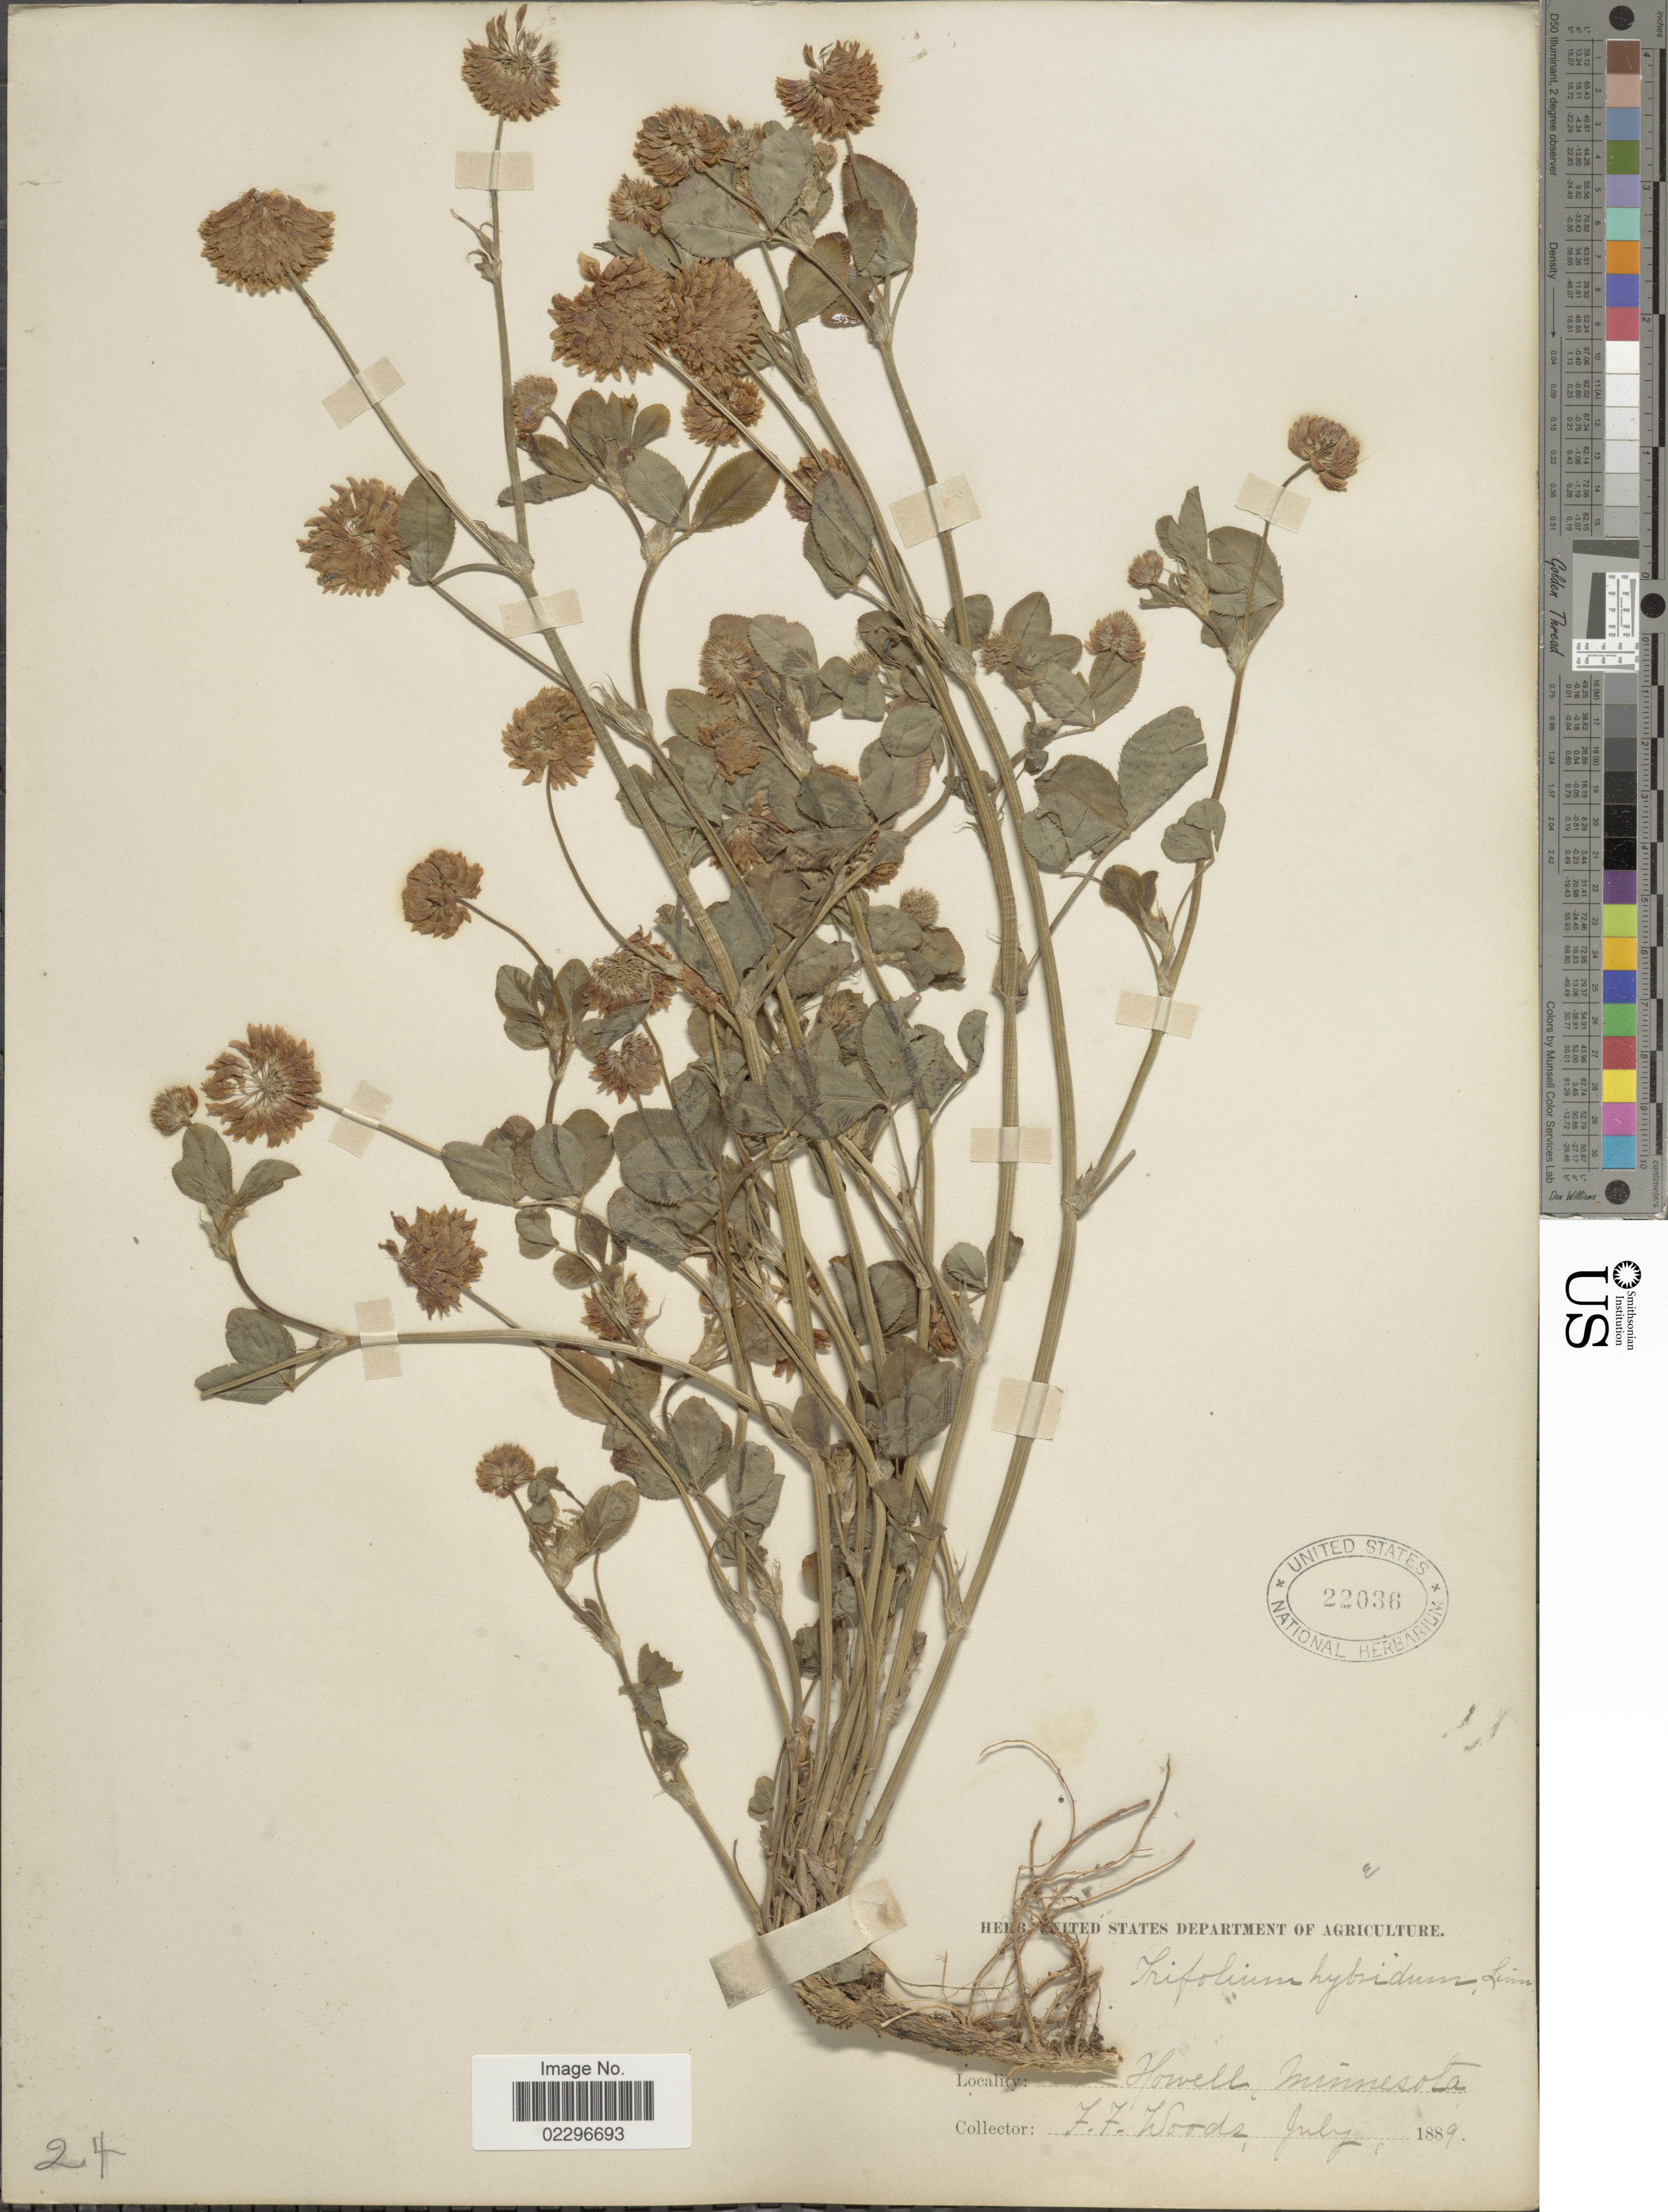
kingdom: Plantae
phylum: Tracheophyta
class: Magnoliopsida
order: Fabales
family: Fabaceae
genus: Trifolium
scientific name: Trifolium hybridum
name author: L.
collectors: F. Woods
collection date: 1889-07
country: United States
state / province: Minnesota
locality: Howell.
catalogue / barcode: US 22036